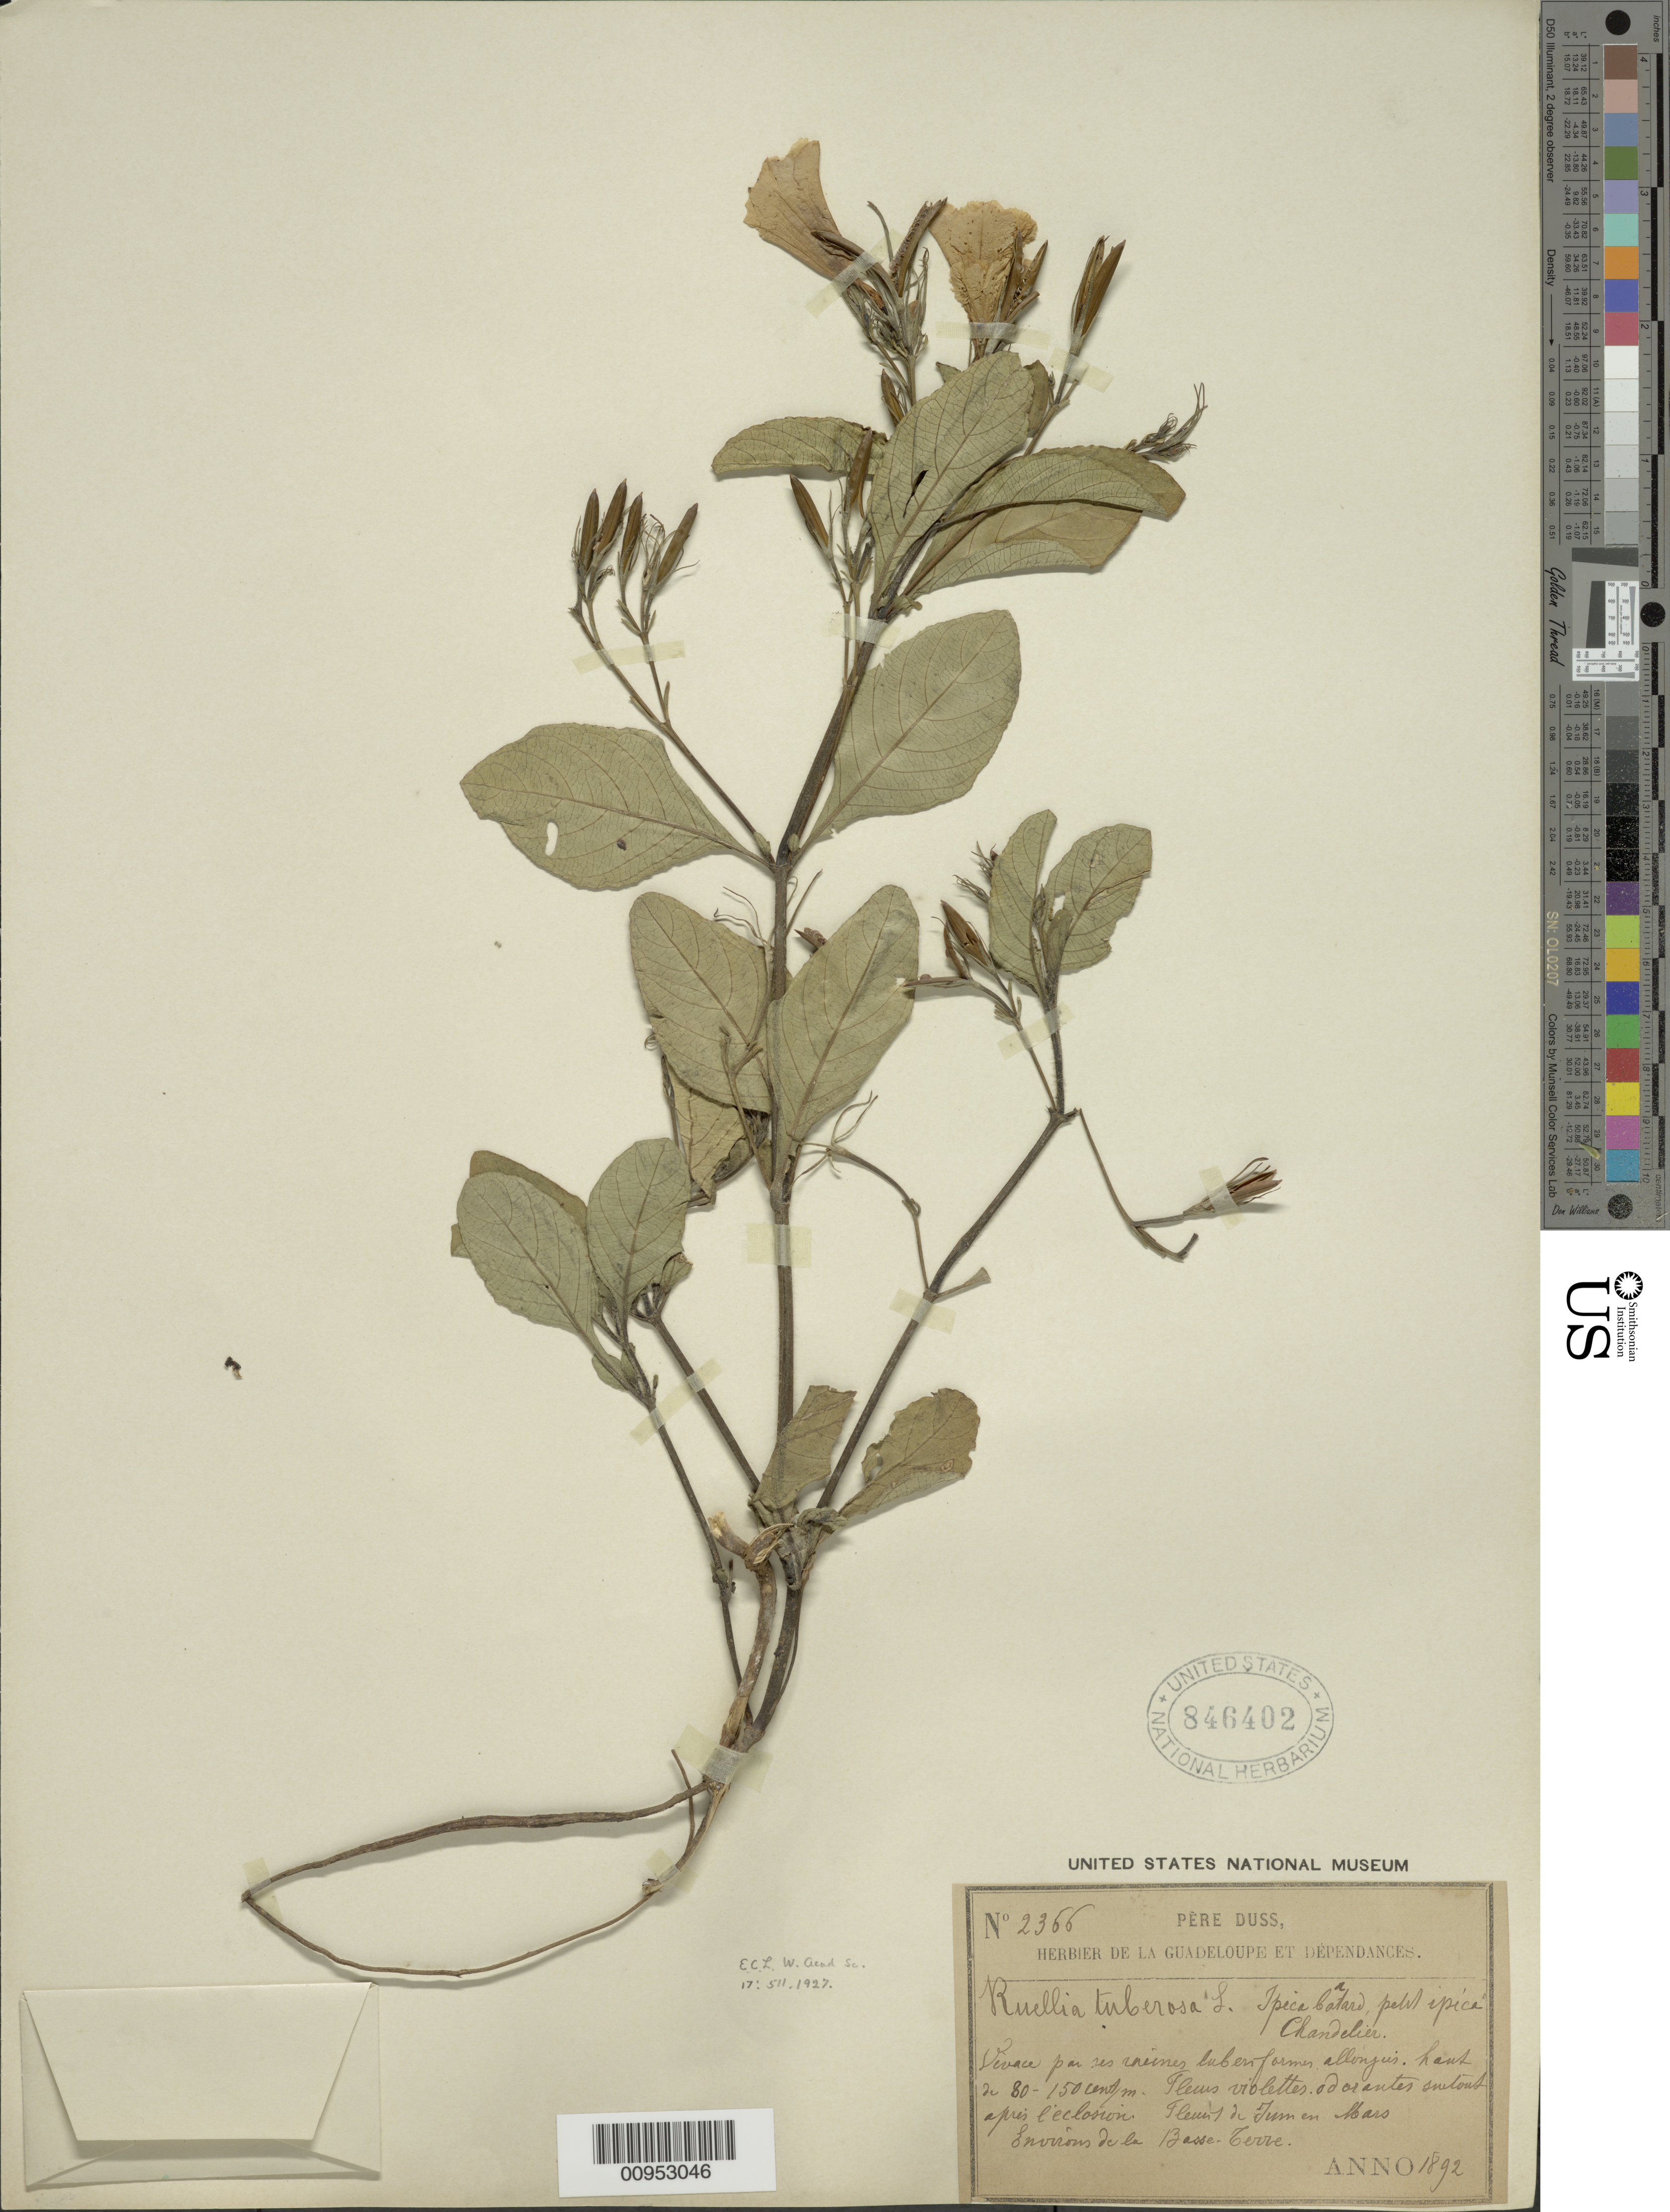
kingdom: Plantae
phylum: Tracheophyta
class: Magnoliopsida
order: Lamiales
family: Acanthaceae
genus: Ruellia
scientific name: Ruellia tuberosa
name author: L.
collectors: Père Duss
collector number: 2366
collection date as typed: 1892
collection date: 1892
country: Guadeloupe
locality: Environs de la Basse Terre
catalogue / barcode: US 846402